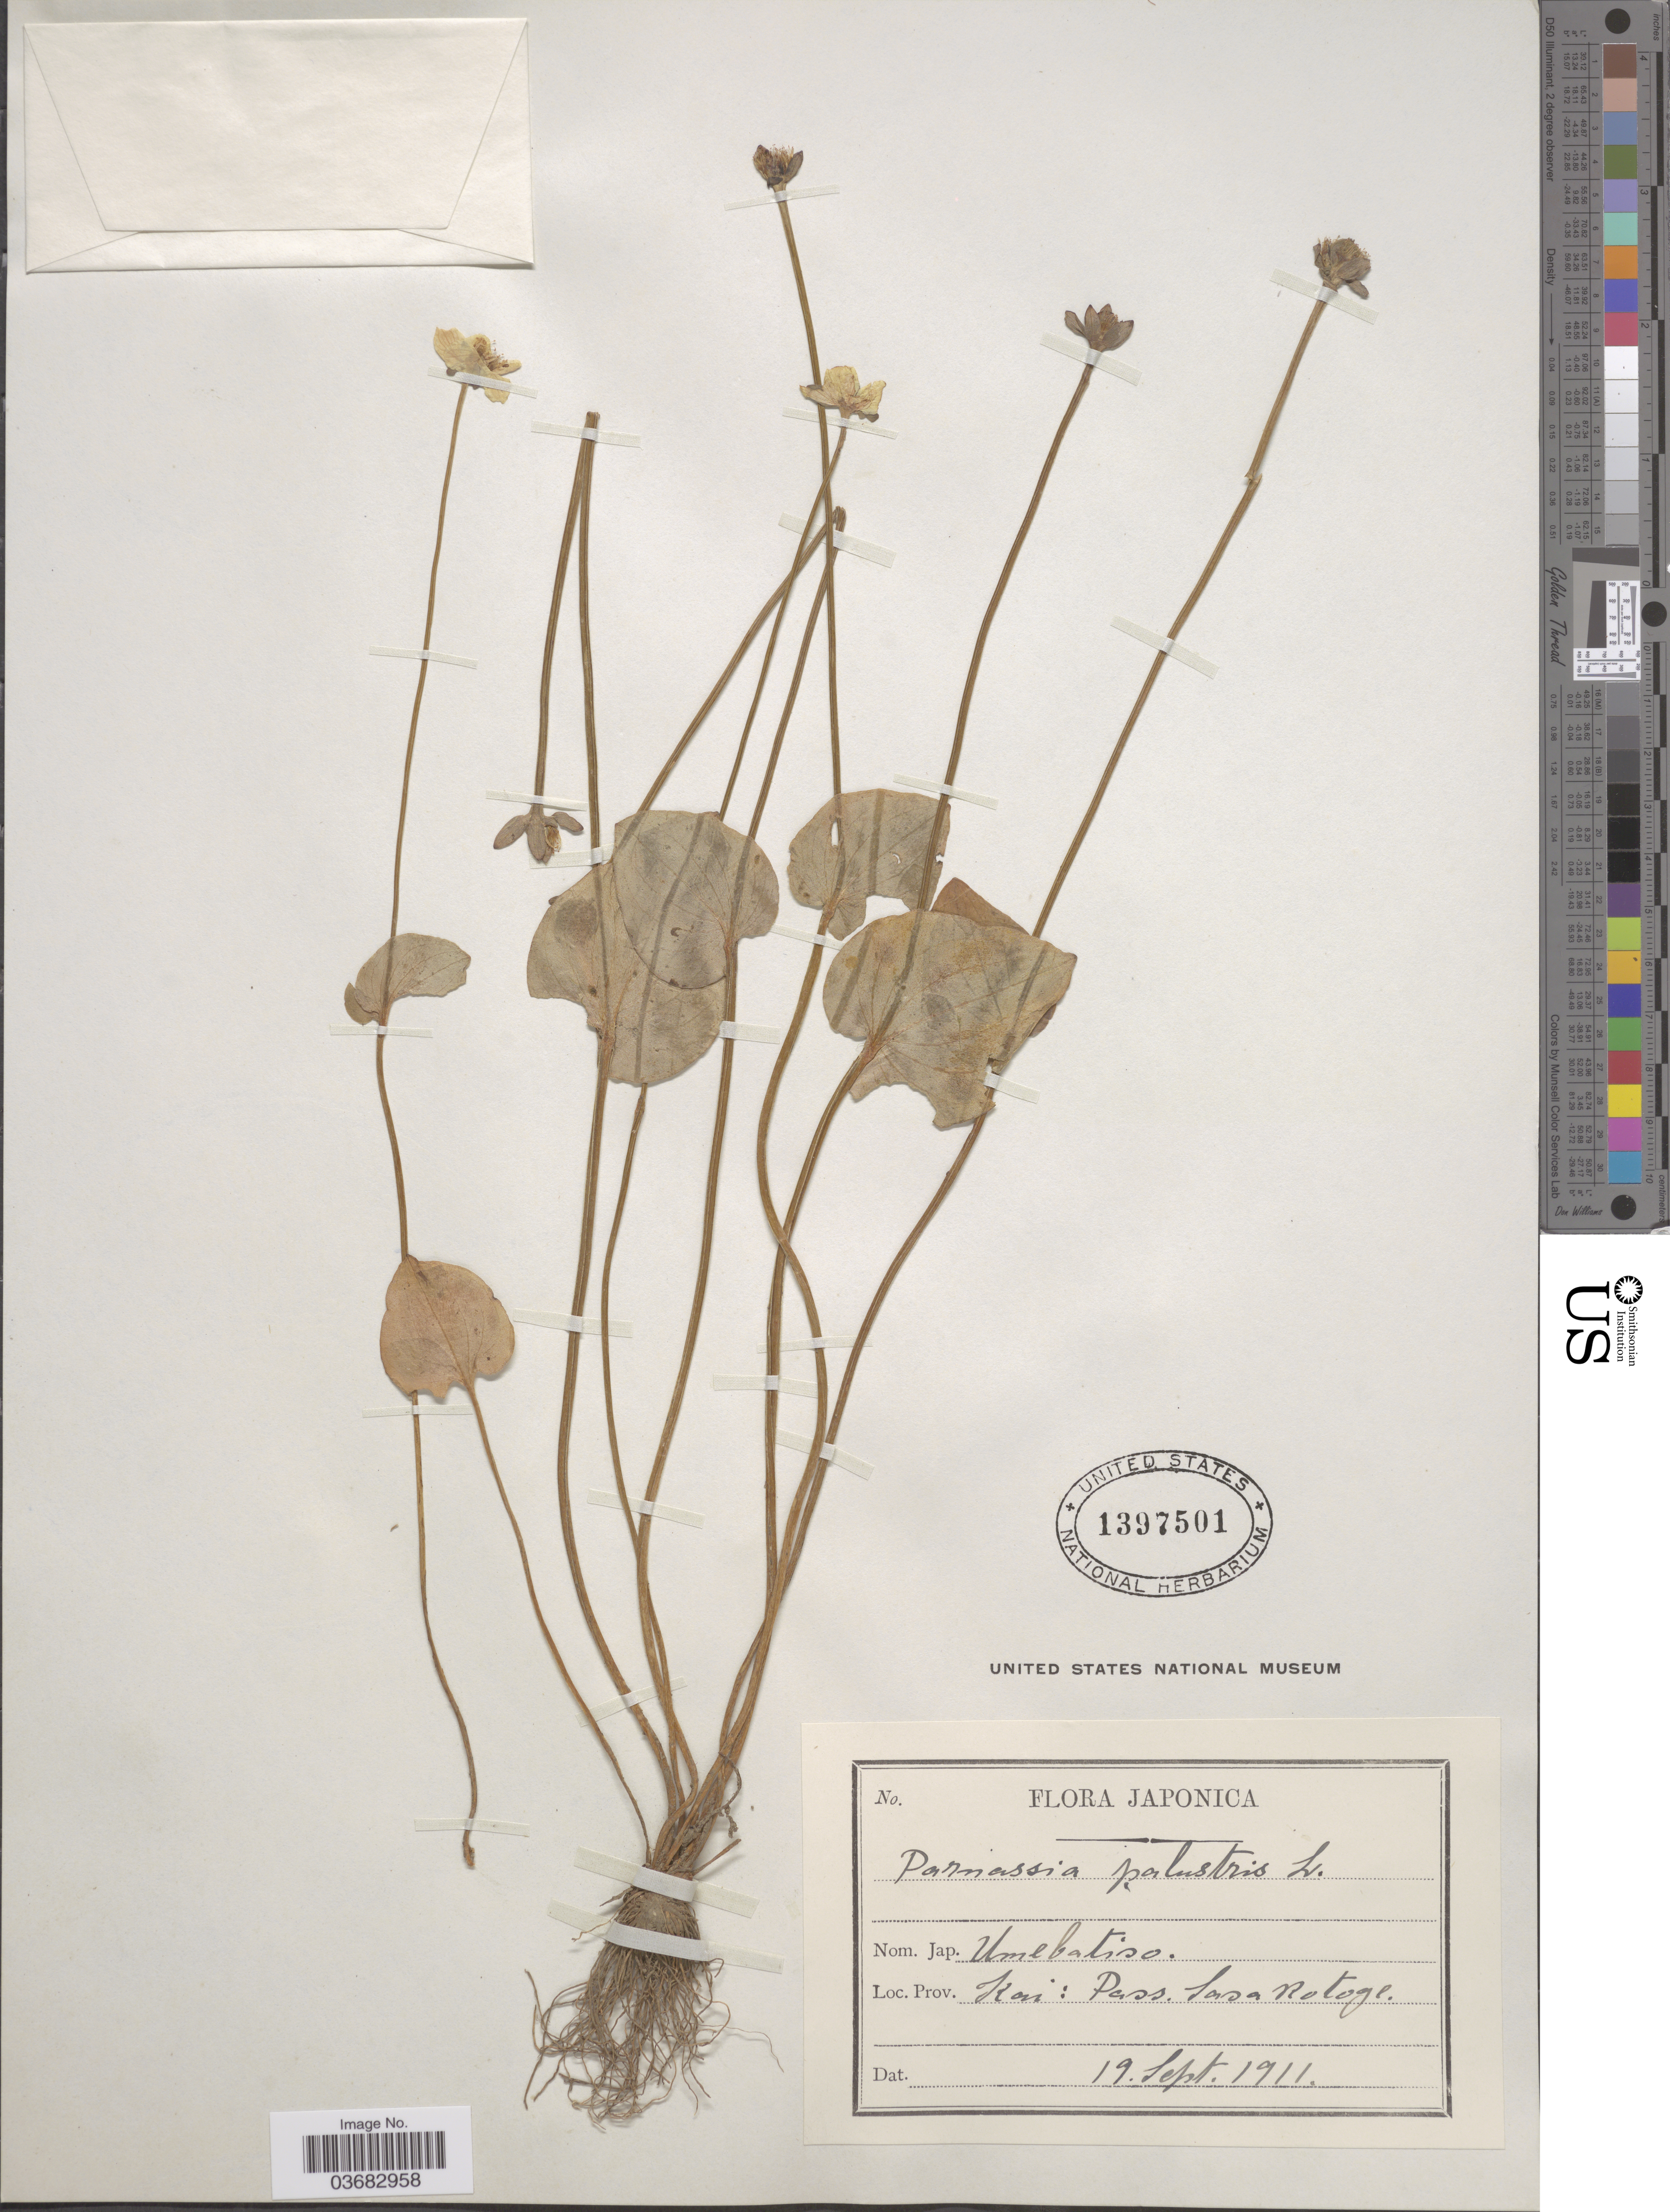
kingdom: Plantae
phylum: Tracheophyta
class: Magnoliopsida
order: Celastrales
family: Parnassiaceae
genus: Parnassia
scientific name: Parnassia palustris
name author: L.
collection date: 1911-09-19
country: Japan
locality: Prov. Kai: Pass. Sasakotoge.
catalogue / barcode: US 1397501